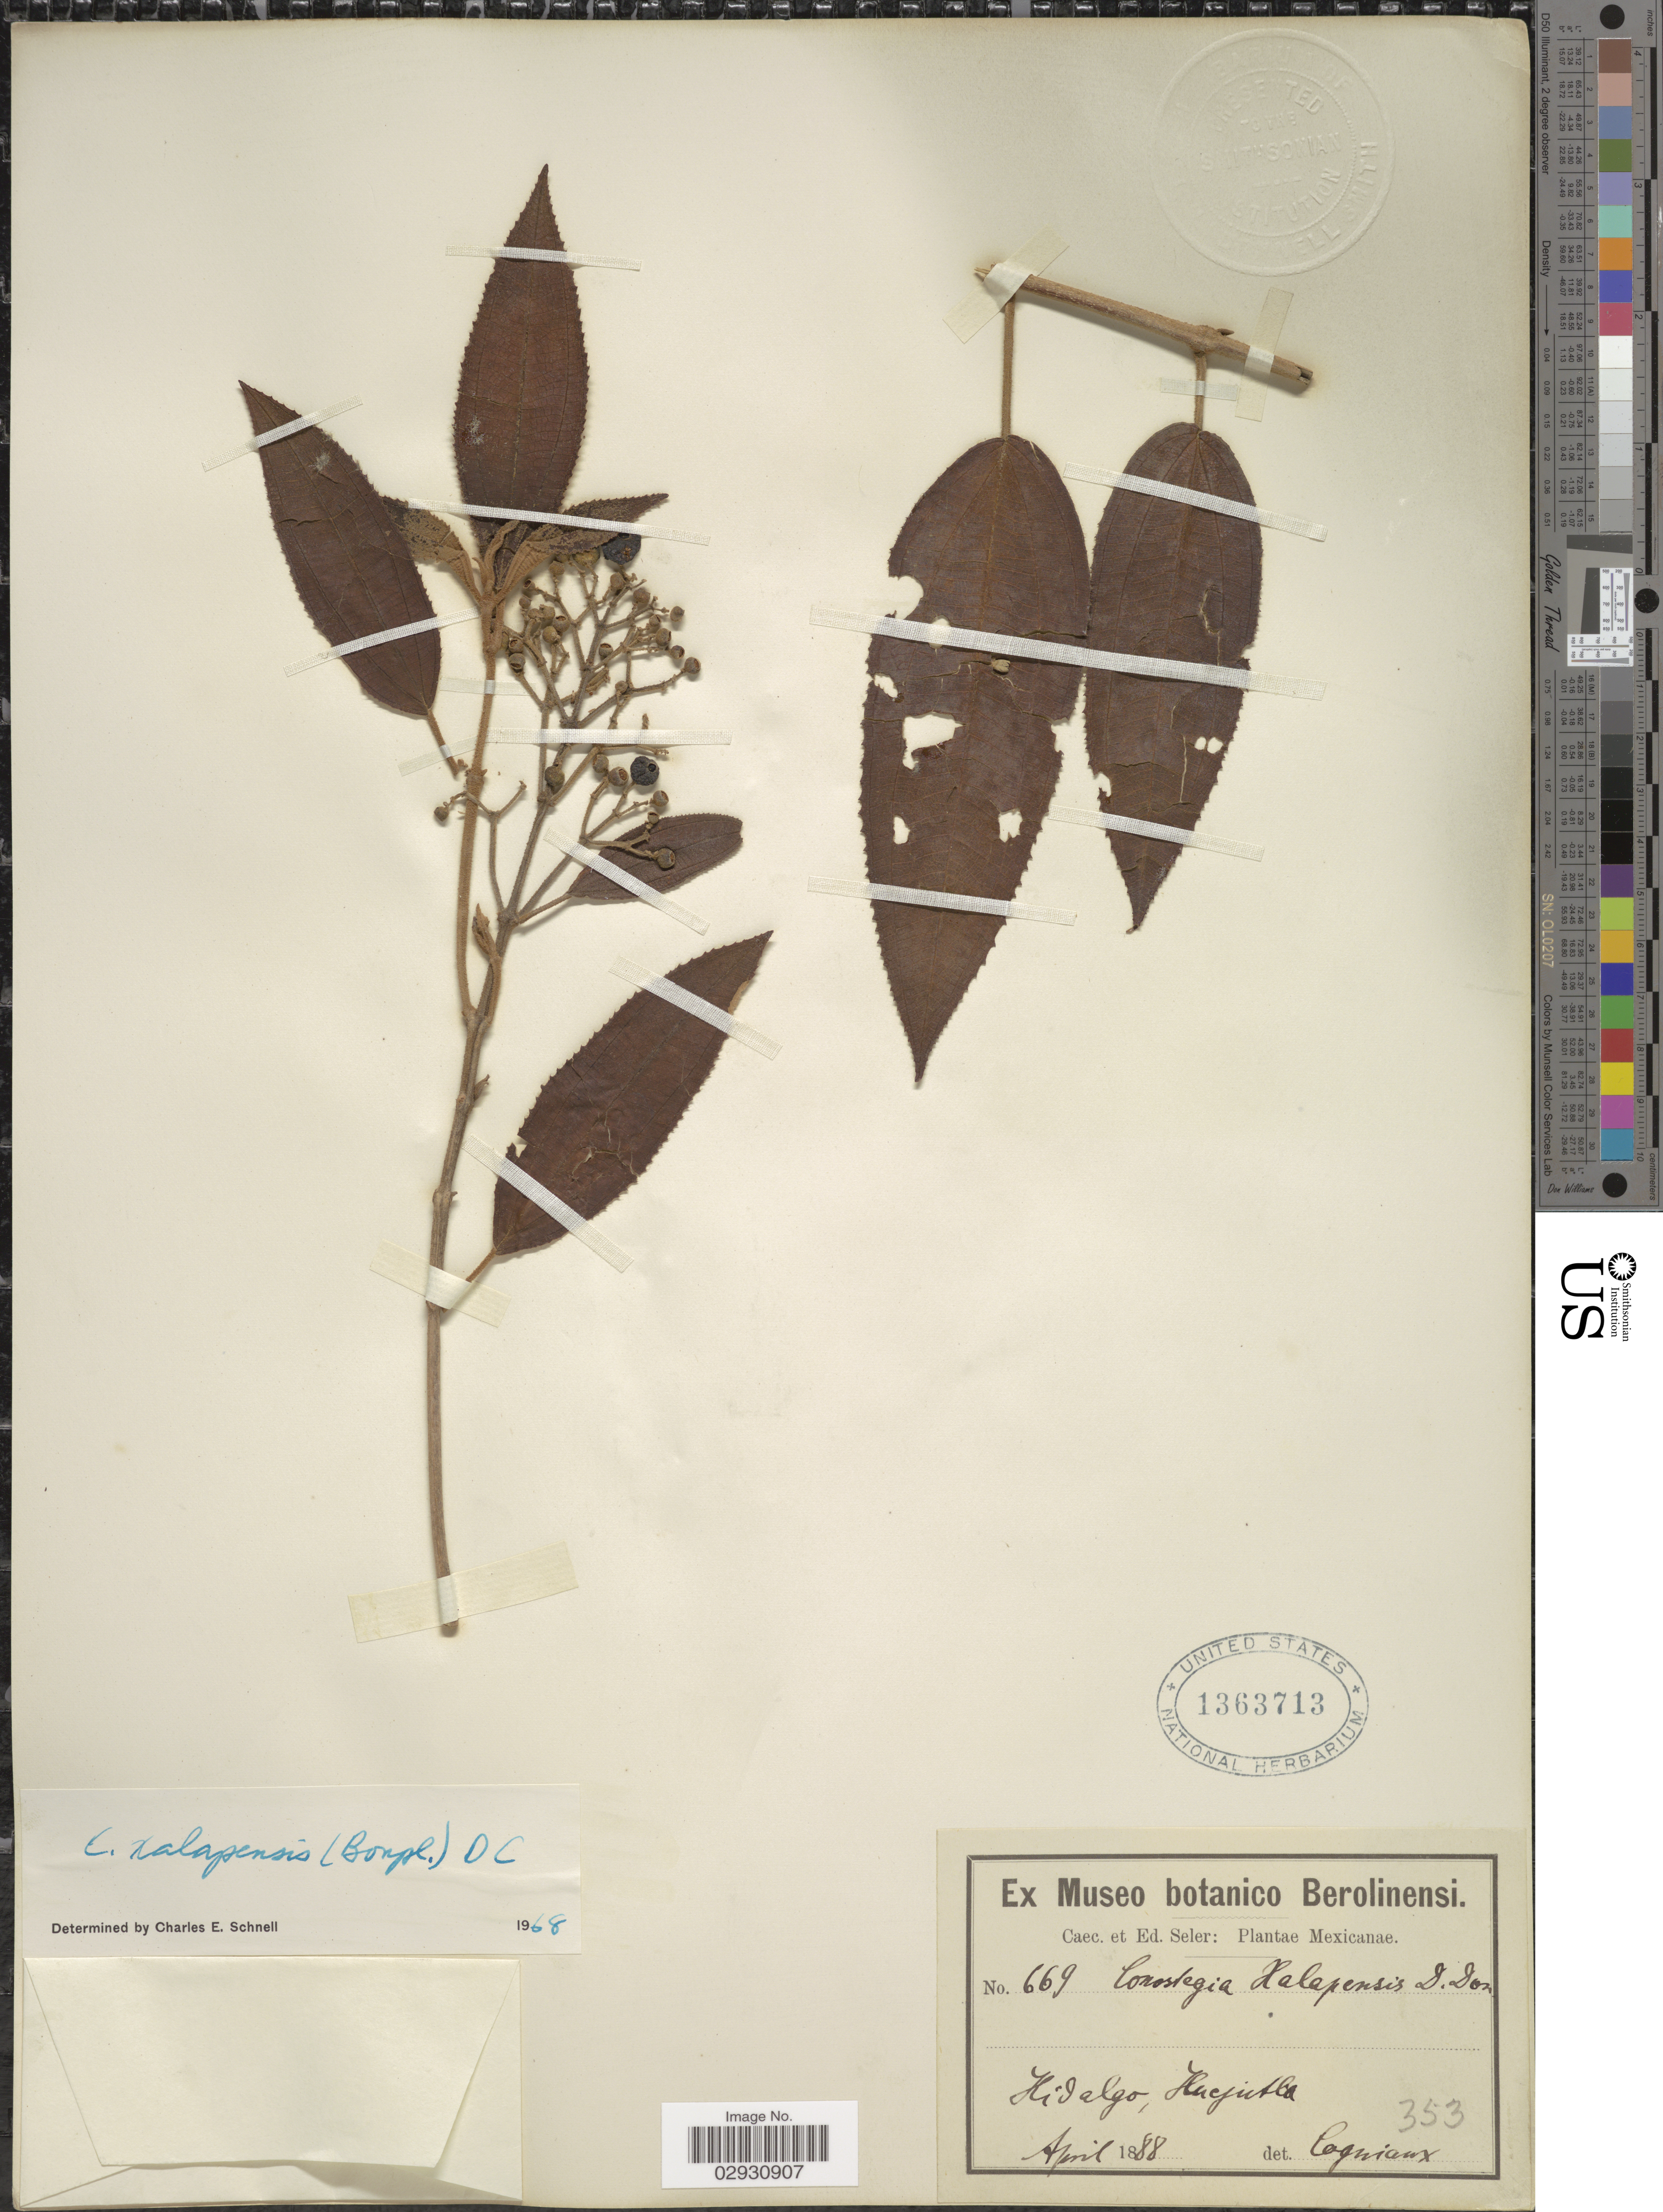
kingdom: Plantae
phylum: Tracheophyta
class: Magnoliopsida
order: Myrtales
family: Melastomataceae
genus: Conostegia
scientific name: Conostegia quadrangularis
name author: Schltdl. ex Steud.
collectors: ex Caec. et Ed Seler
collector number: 669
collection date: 1888-04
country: Mexico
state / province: Hidalgo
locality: Huejutla.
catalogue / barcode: US 1363713